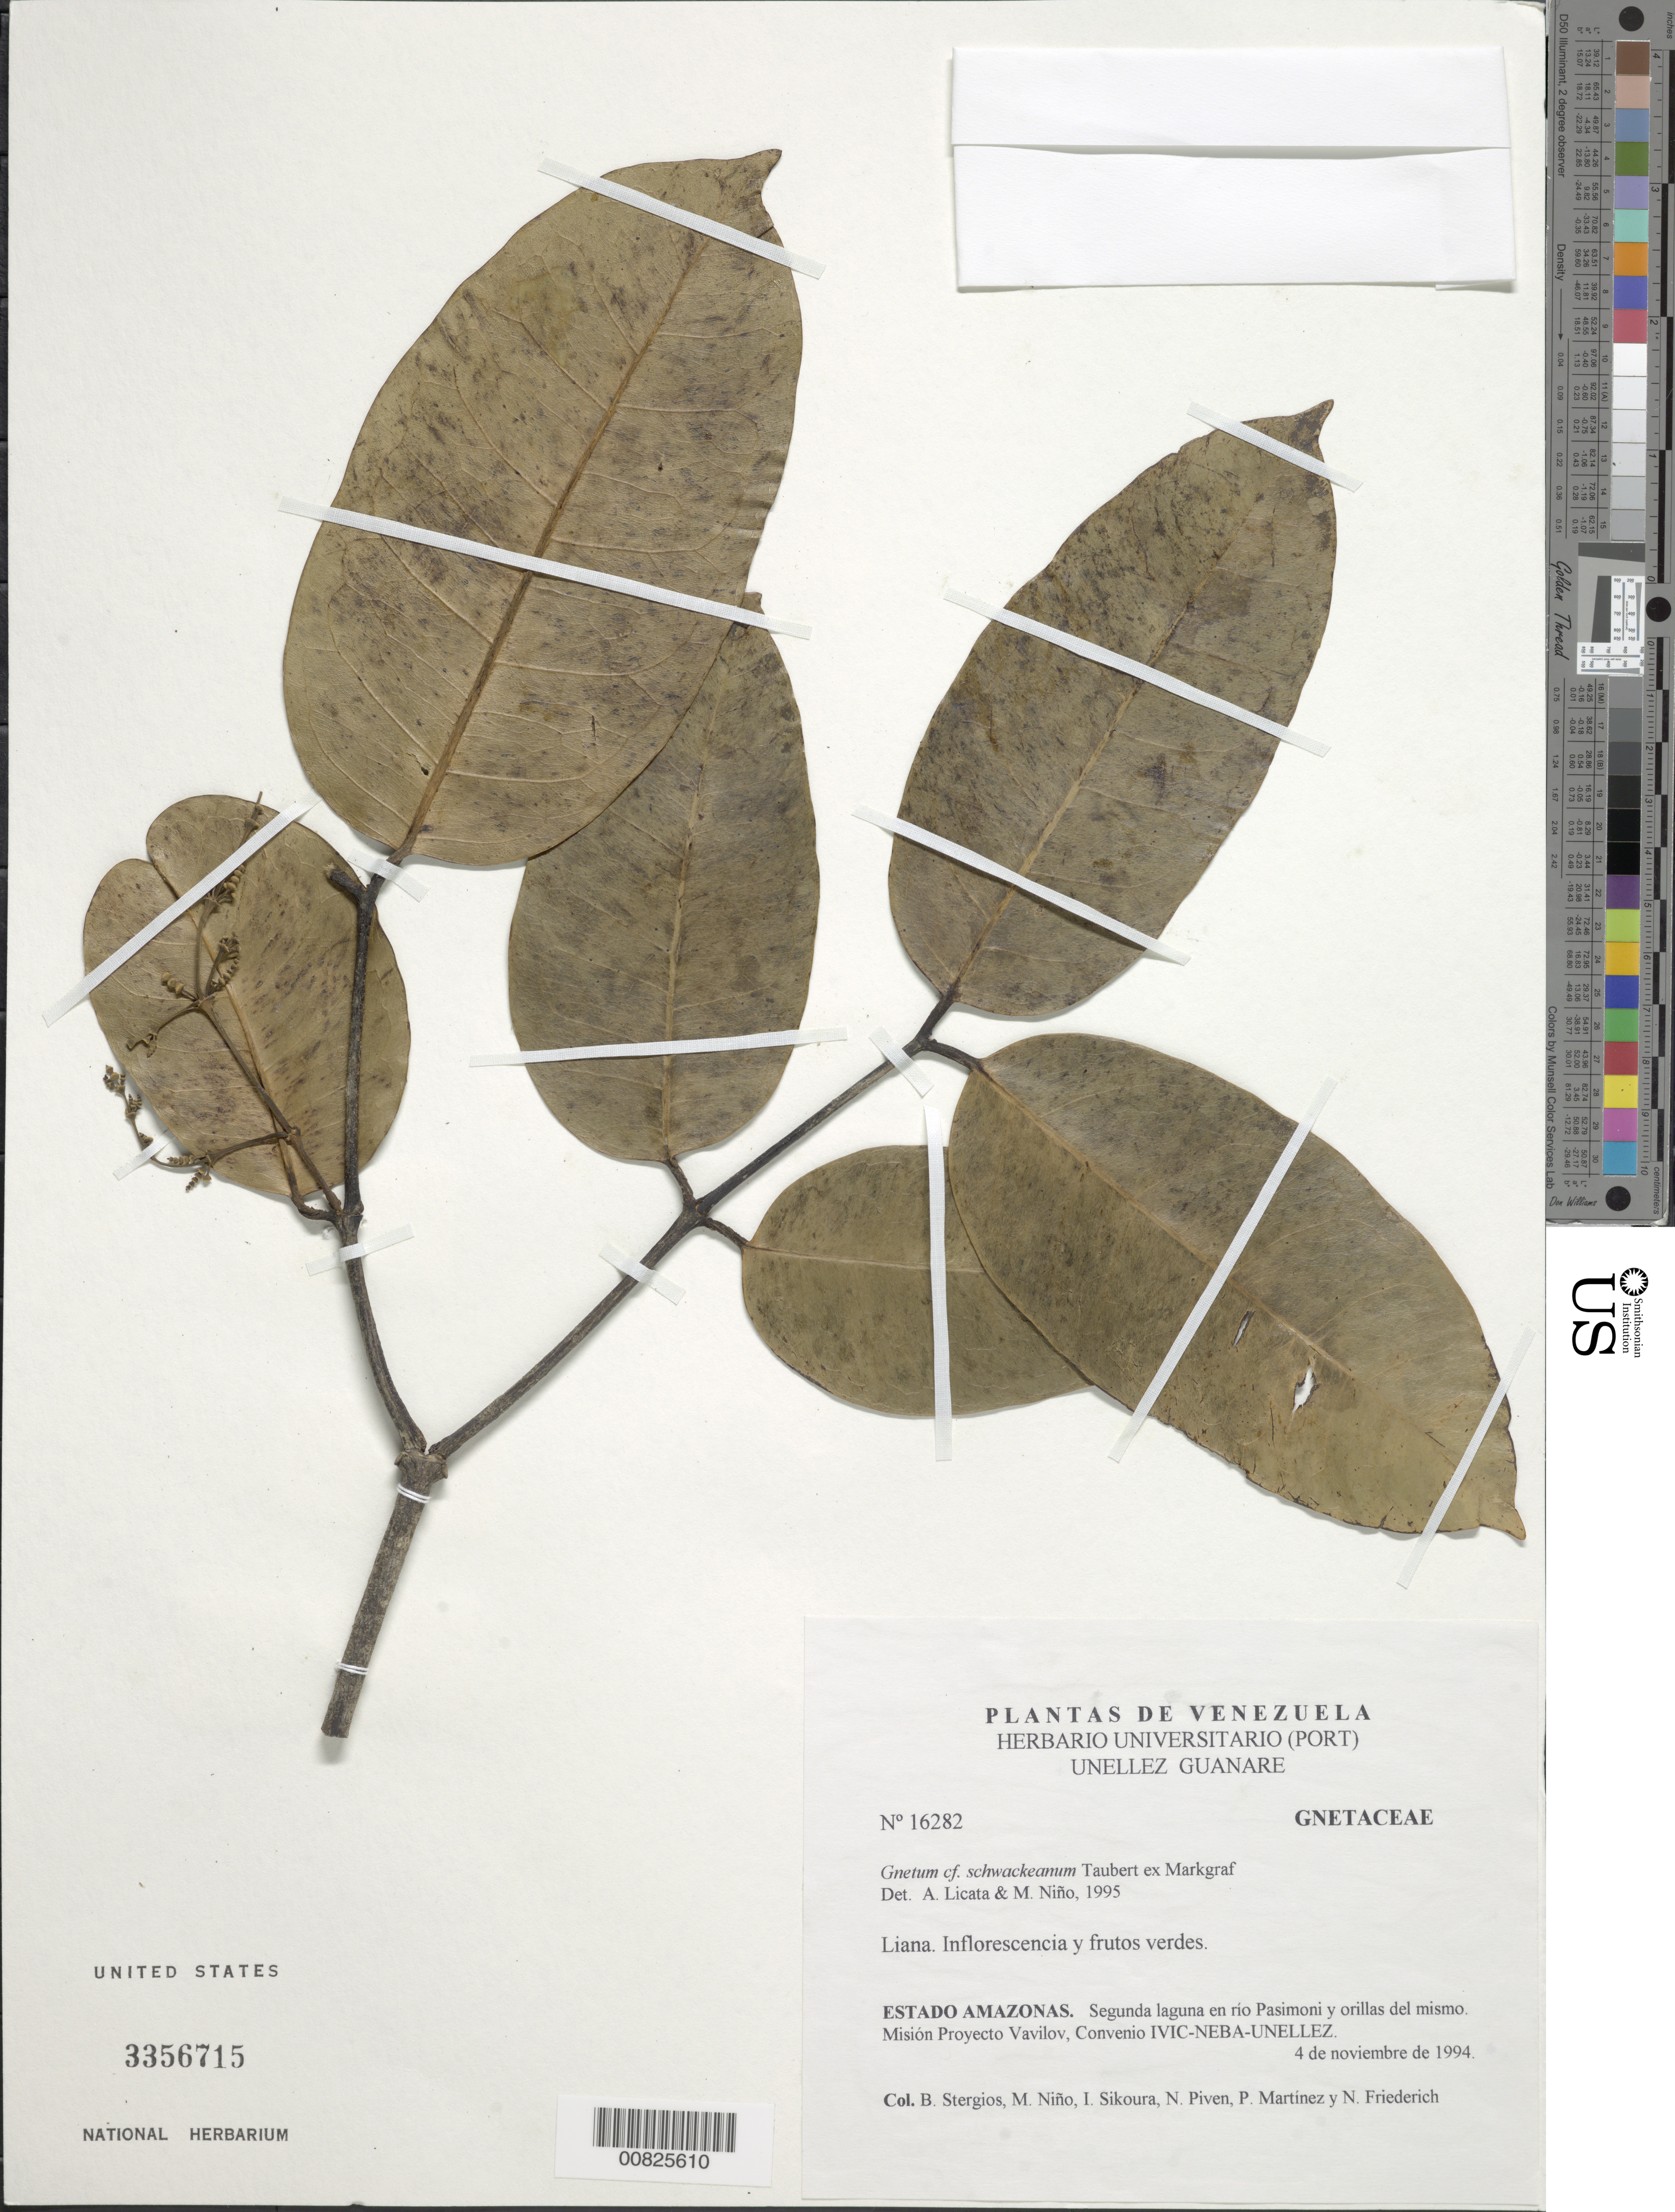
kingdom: Plantae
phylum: Tracheophyta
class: Gnetopsida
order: Gnetales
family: Gnetaceae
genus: Gnetum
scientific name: Gnetum schwackeanum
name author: Taub. ex Markgr.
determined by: Licata, A.; Niño, S. M.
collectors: B. G. Stergios, S. M. Niño, I. Sikoura, N. Piven, P. Martinez & N. Friederich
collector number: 16282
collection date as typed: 4-Nov-94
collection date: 1994-11-04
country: Venezuela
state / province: Amazonas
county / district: Río Negro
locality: Río Pasimoni, Misión Proyecto Vavilov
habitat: Segunda laguna y orillas del río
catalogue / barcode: US 3356715